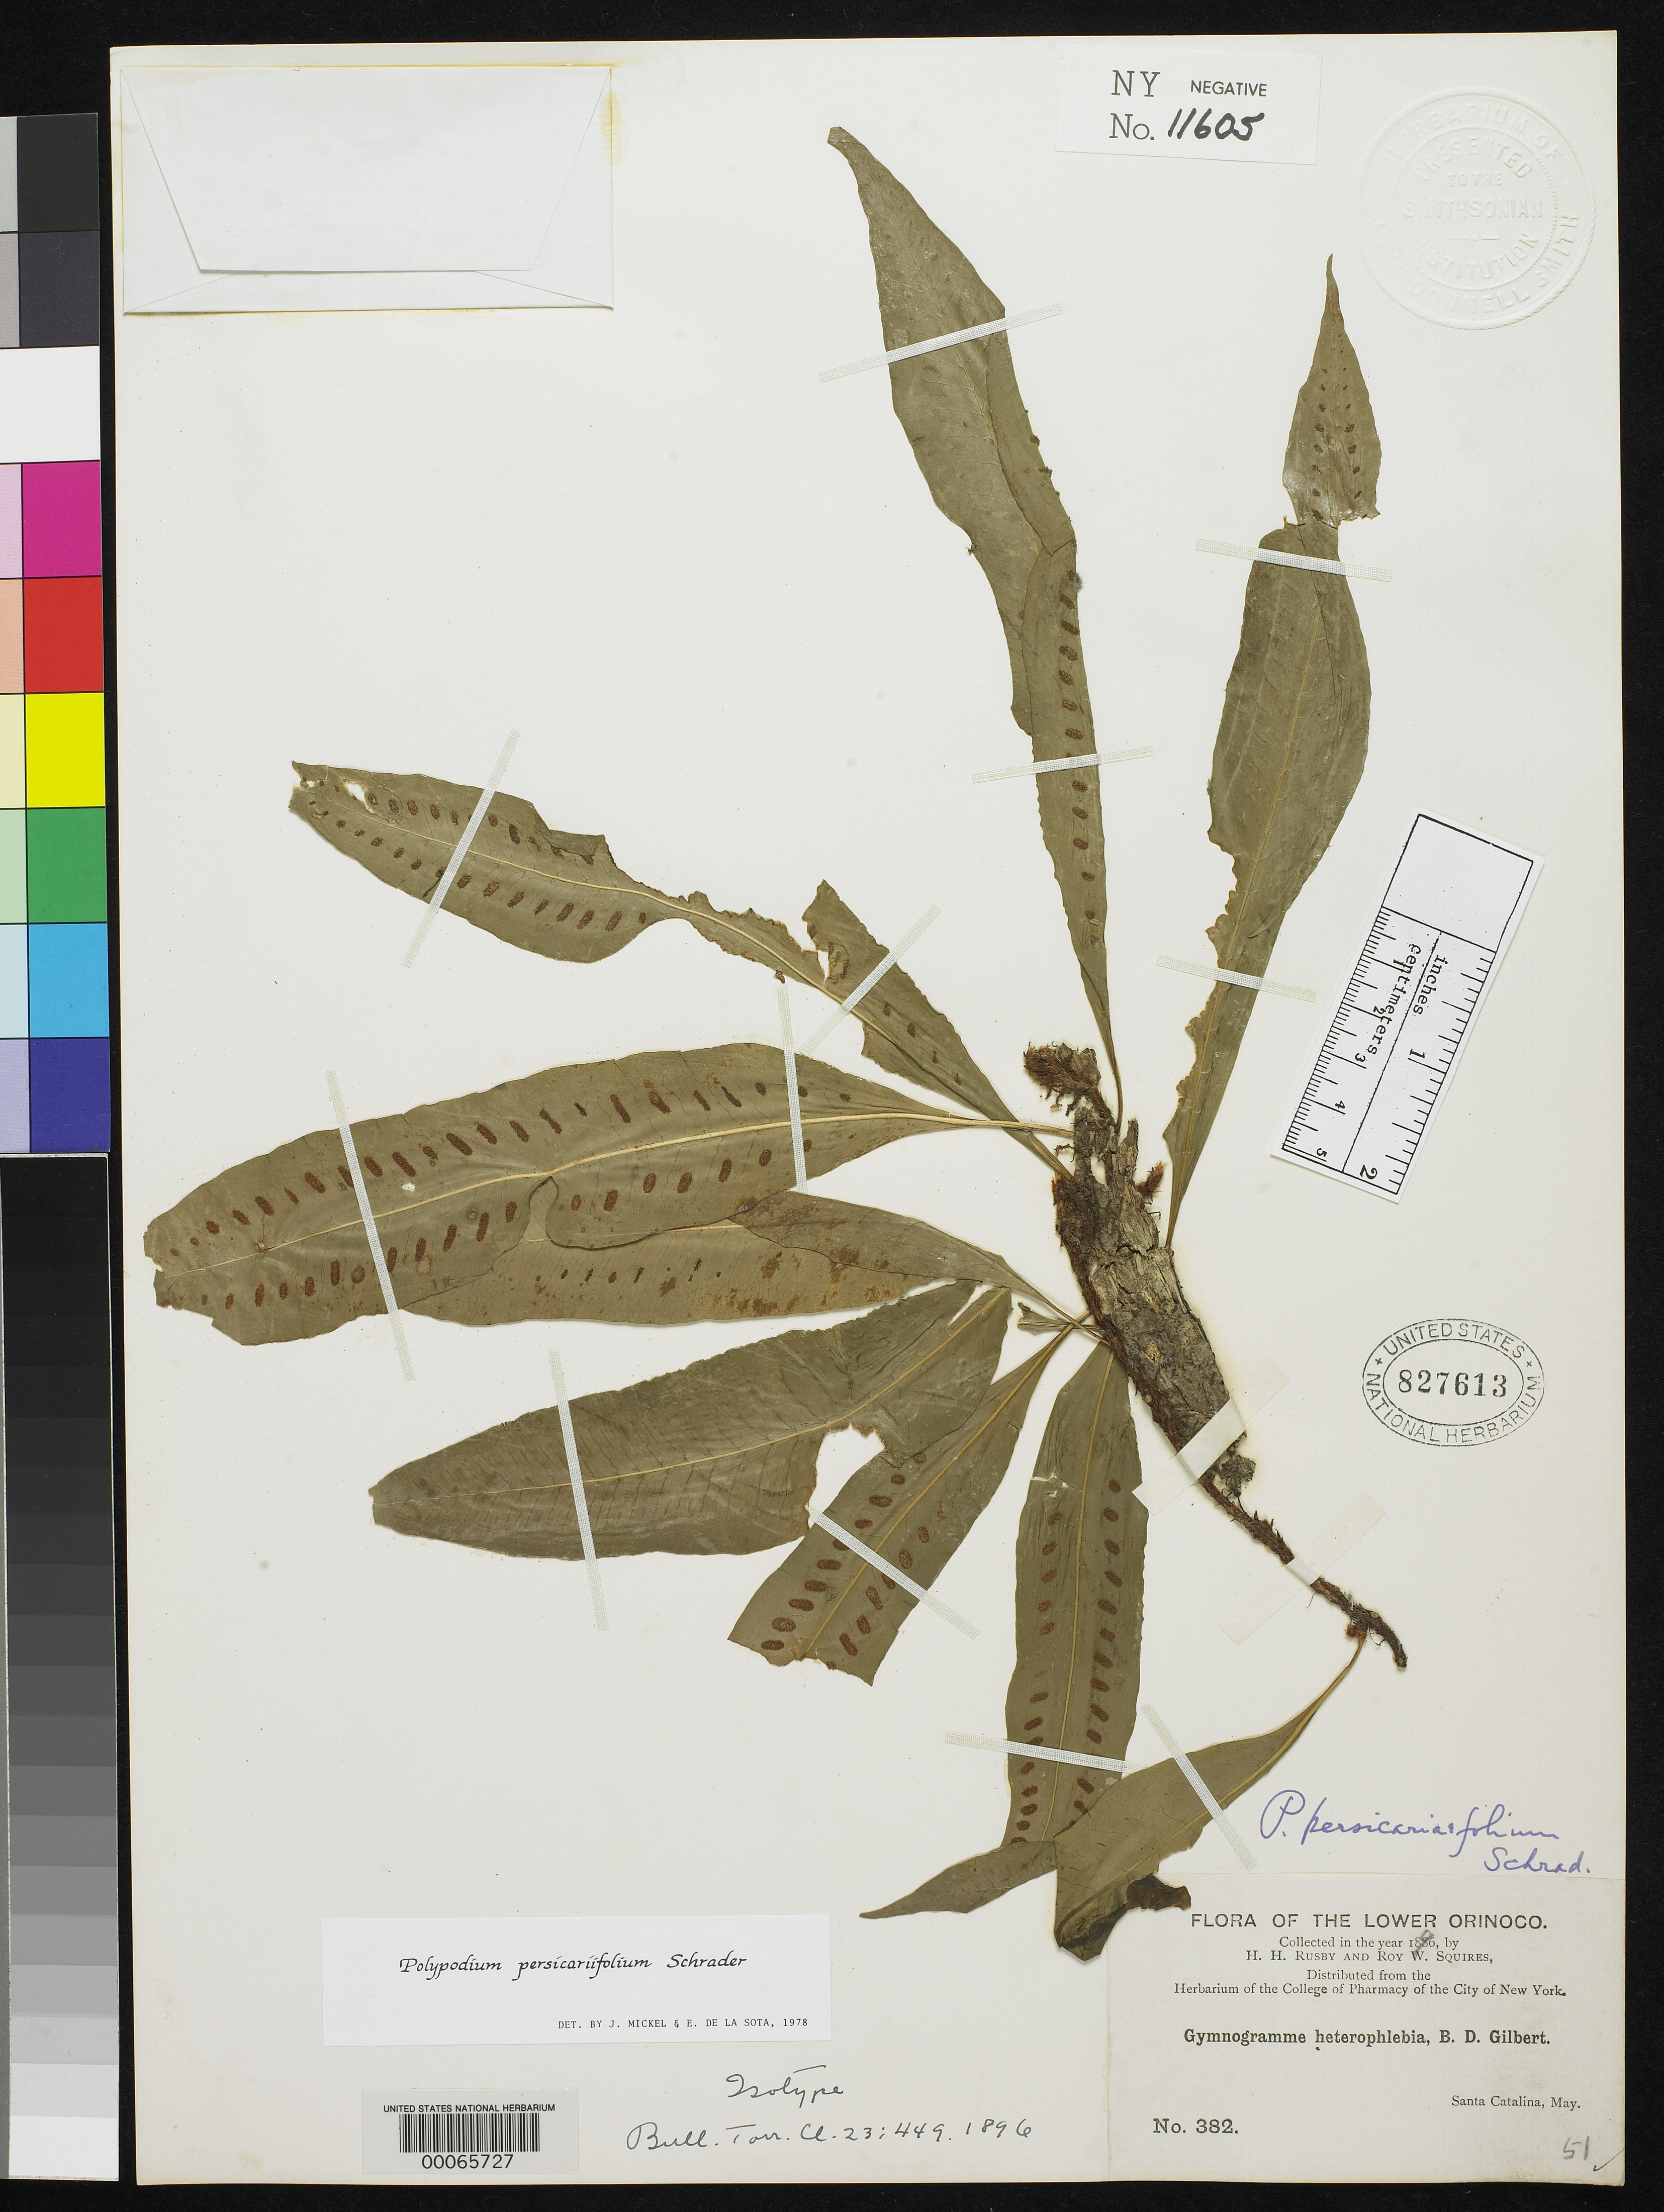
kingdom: Plantae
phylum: Tracheophyta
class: Polypodiopsida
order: Polypodiales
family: Pteridaceae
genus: Gymnogramma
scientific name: Gymnogramma heterophlebia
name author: Gilbert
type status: Isotype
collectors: H. H. Rusby & R. Squires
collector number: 382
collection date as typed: May 1896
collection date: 1896-05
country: Venezuela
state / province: Delta Amacuro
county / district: Tucupita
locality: Lower Orinoco, Santa Catalina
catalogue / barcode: US 827613